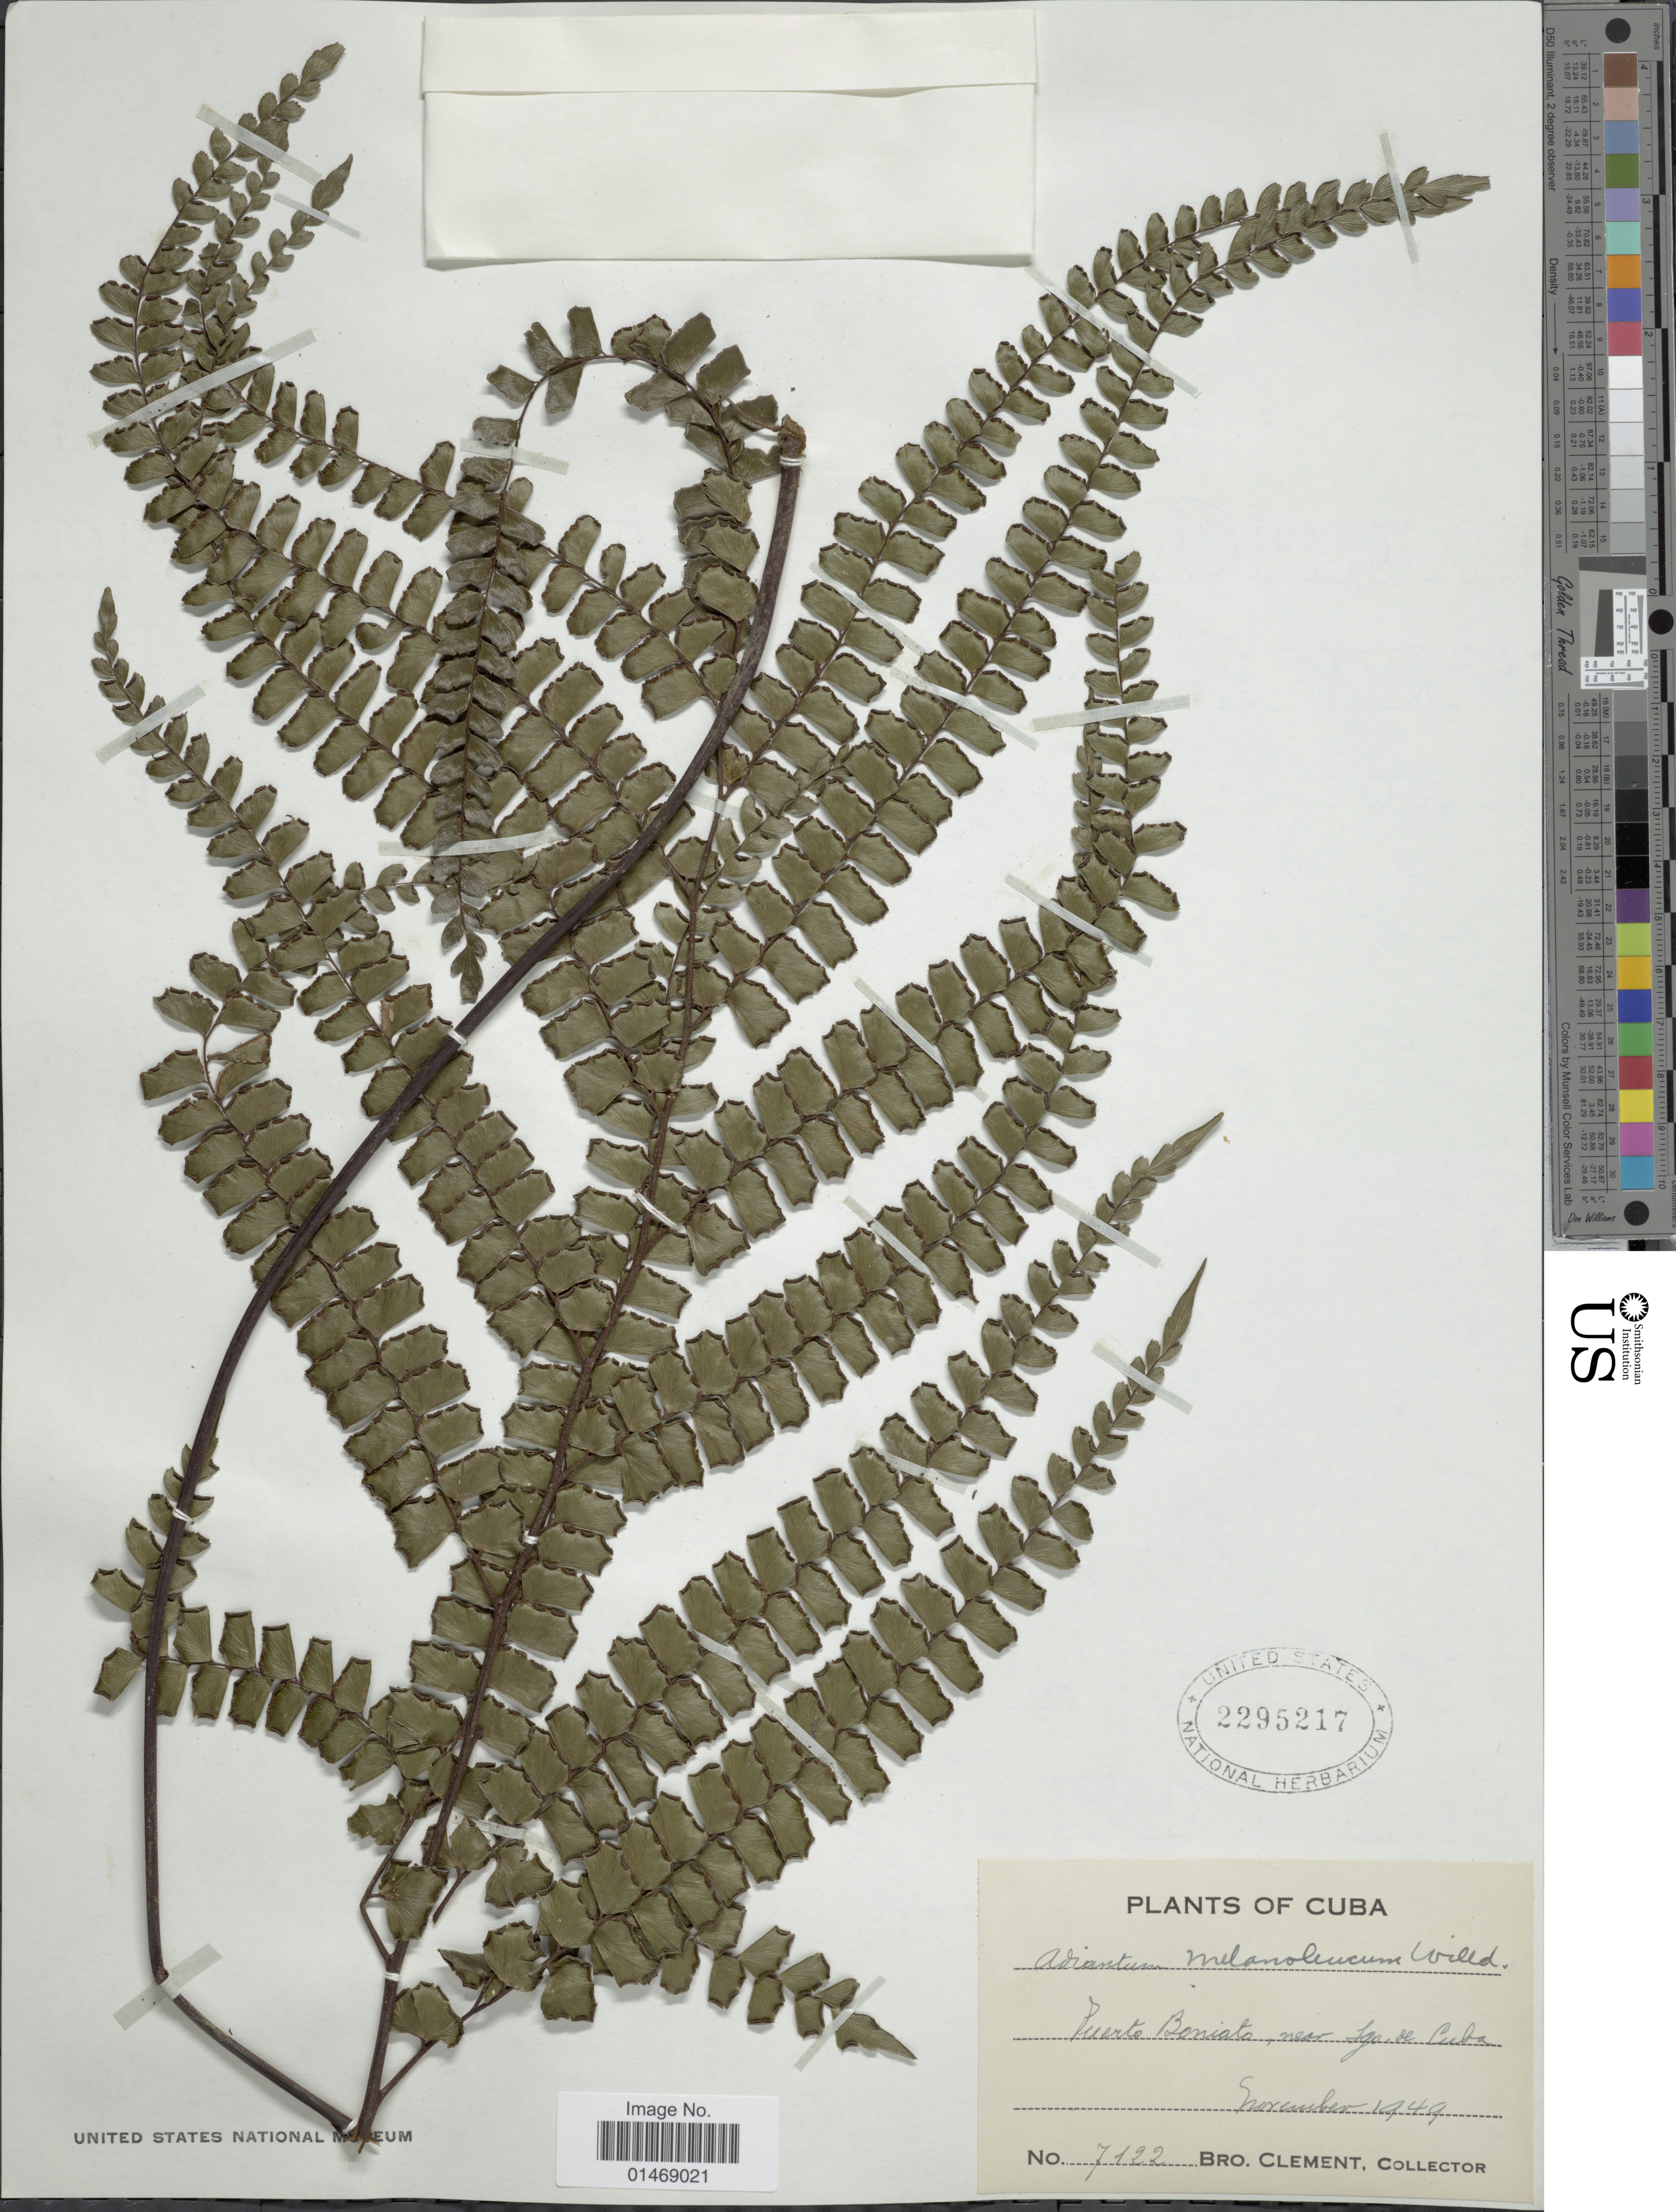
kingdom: Plantae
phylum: Tracheophyta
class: Polypodiopsida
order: Polypodiales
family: Pteridaceae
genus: Adiantum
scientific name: Adiantum melanoleucum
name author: Willd.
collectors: B. Clement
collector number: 7122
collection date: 1949-11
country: Cuba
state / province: Santiago de Cuba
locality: Puerto Boniato, near Sga de Cuba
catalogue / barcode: US 2295217